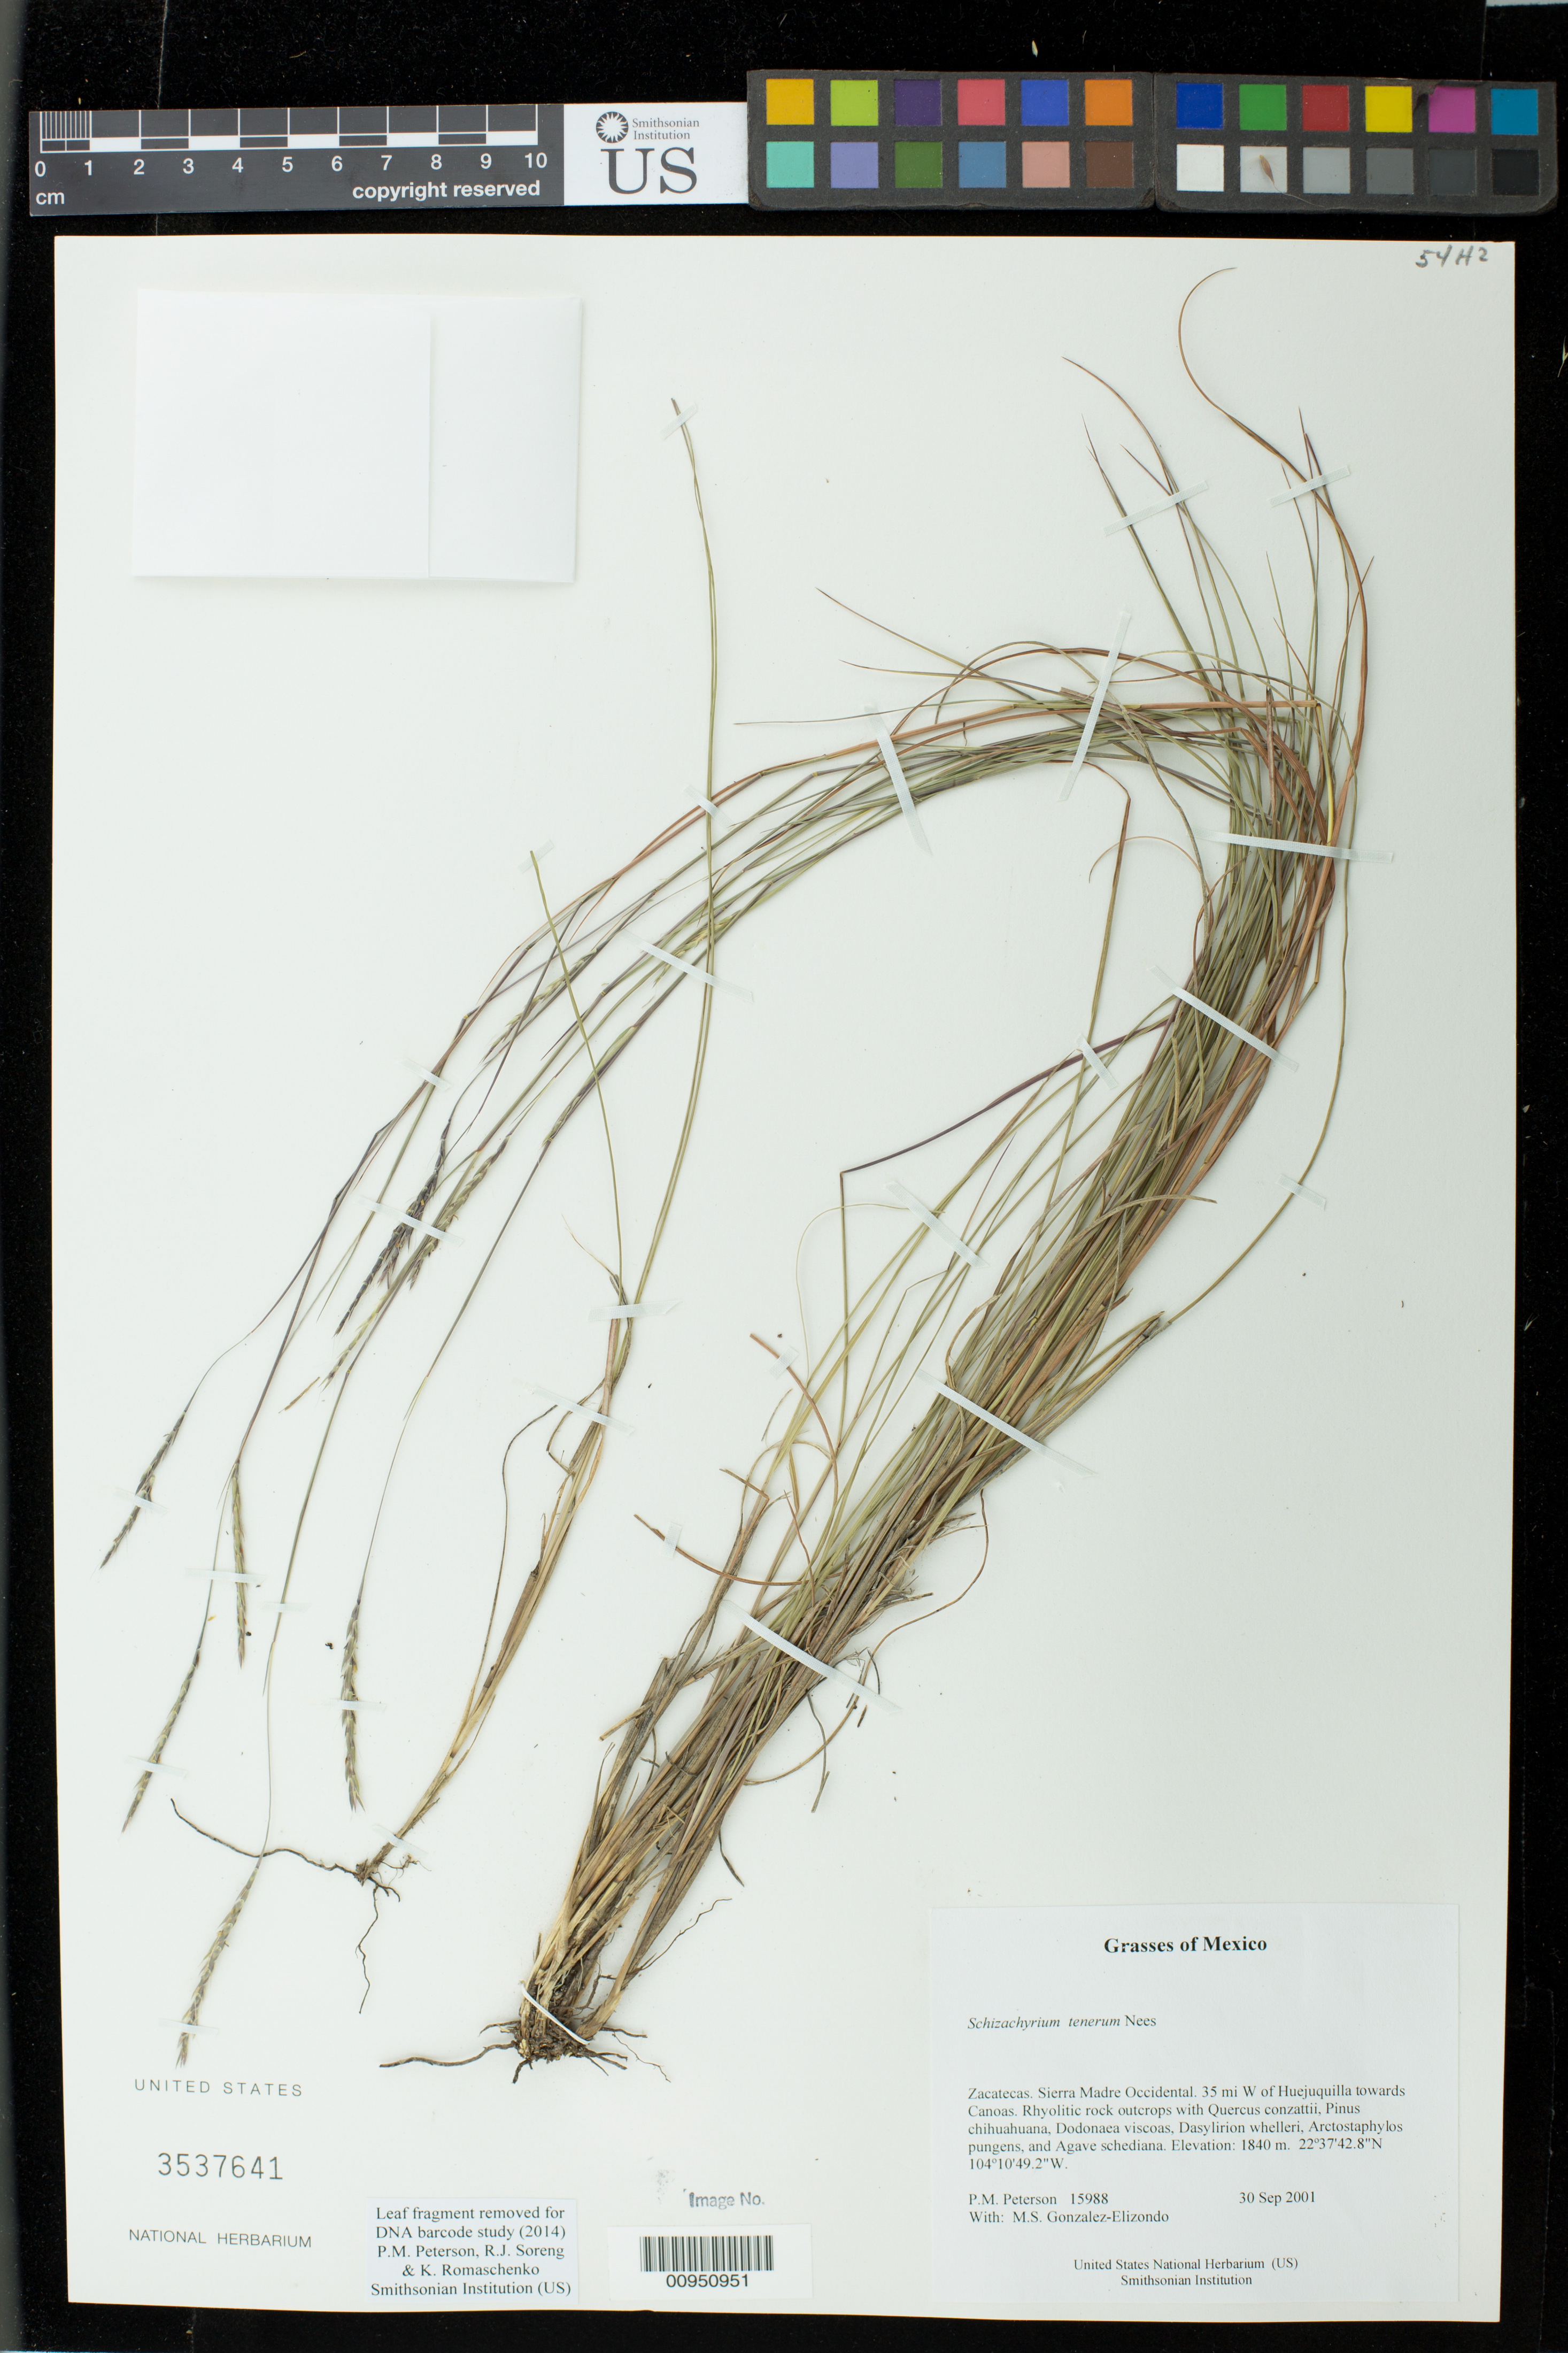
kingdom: Plantae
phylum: Tracheophyta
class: Liliopsida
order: Poales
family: Poaceae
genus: Schizachyrium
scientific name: Schizachyrium tenerum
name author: Nees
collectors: P. M. Peterson & M. S. González-Elizondo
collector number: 15988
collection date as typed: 30 Sep 2001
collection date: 2001-09-30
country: Mexico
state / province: Zacatecas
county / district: Sierra Madre Occidental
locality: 35 mi W of Huejuquilla towards Canoas. Rhyolitic rock outcrops with Quercus conzattii, Pinus chihuahuana, Dodonaea viscoas, Dasylirion whelleri, Arctostaphylos pungens, and Agave schediana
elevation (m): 1840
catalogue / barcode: US 3537641